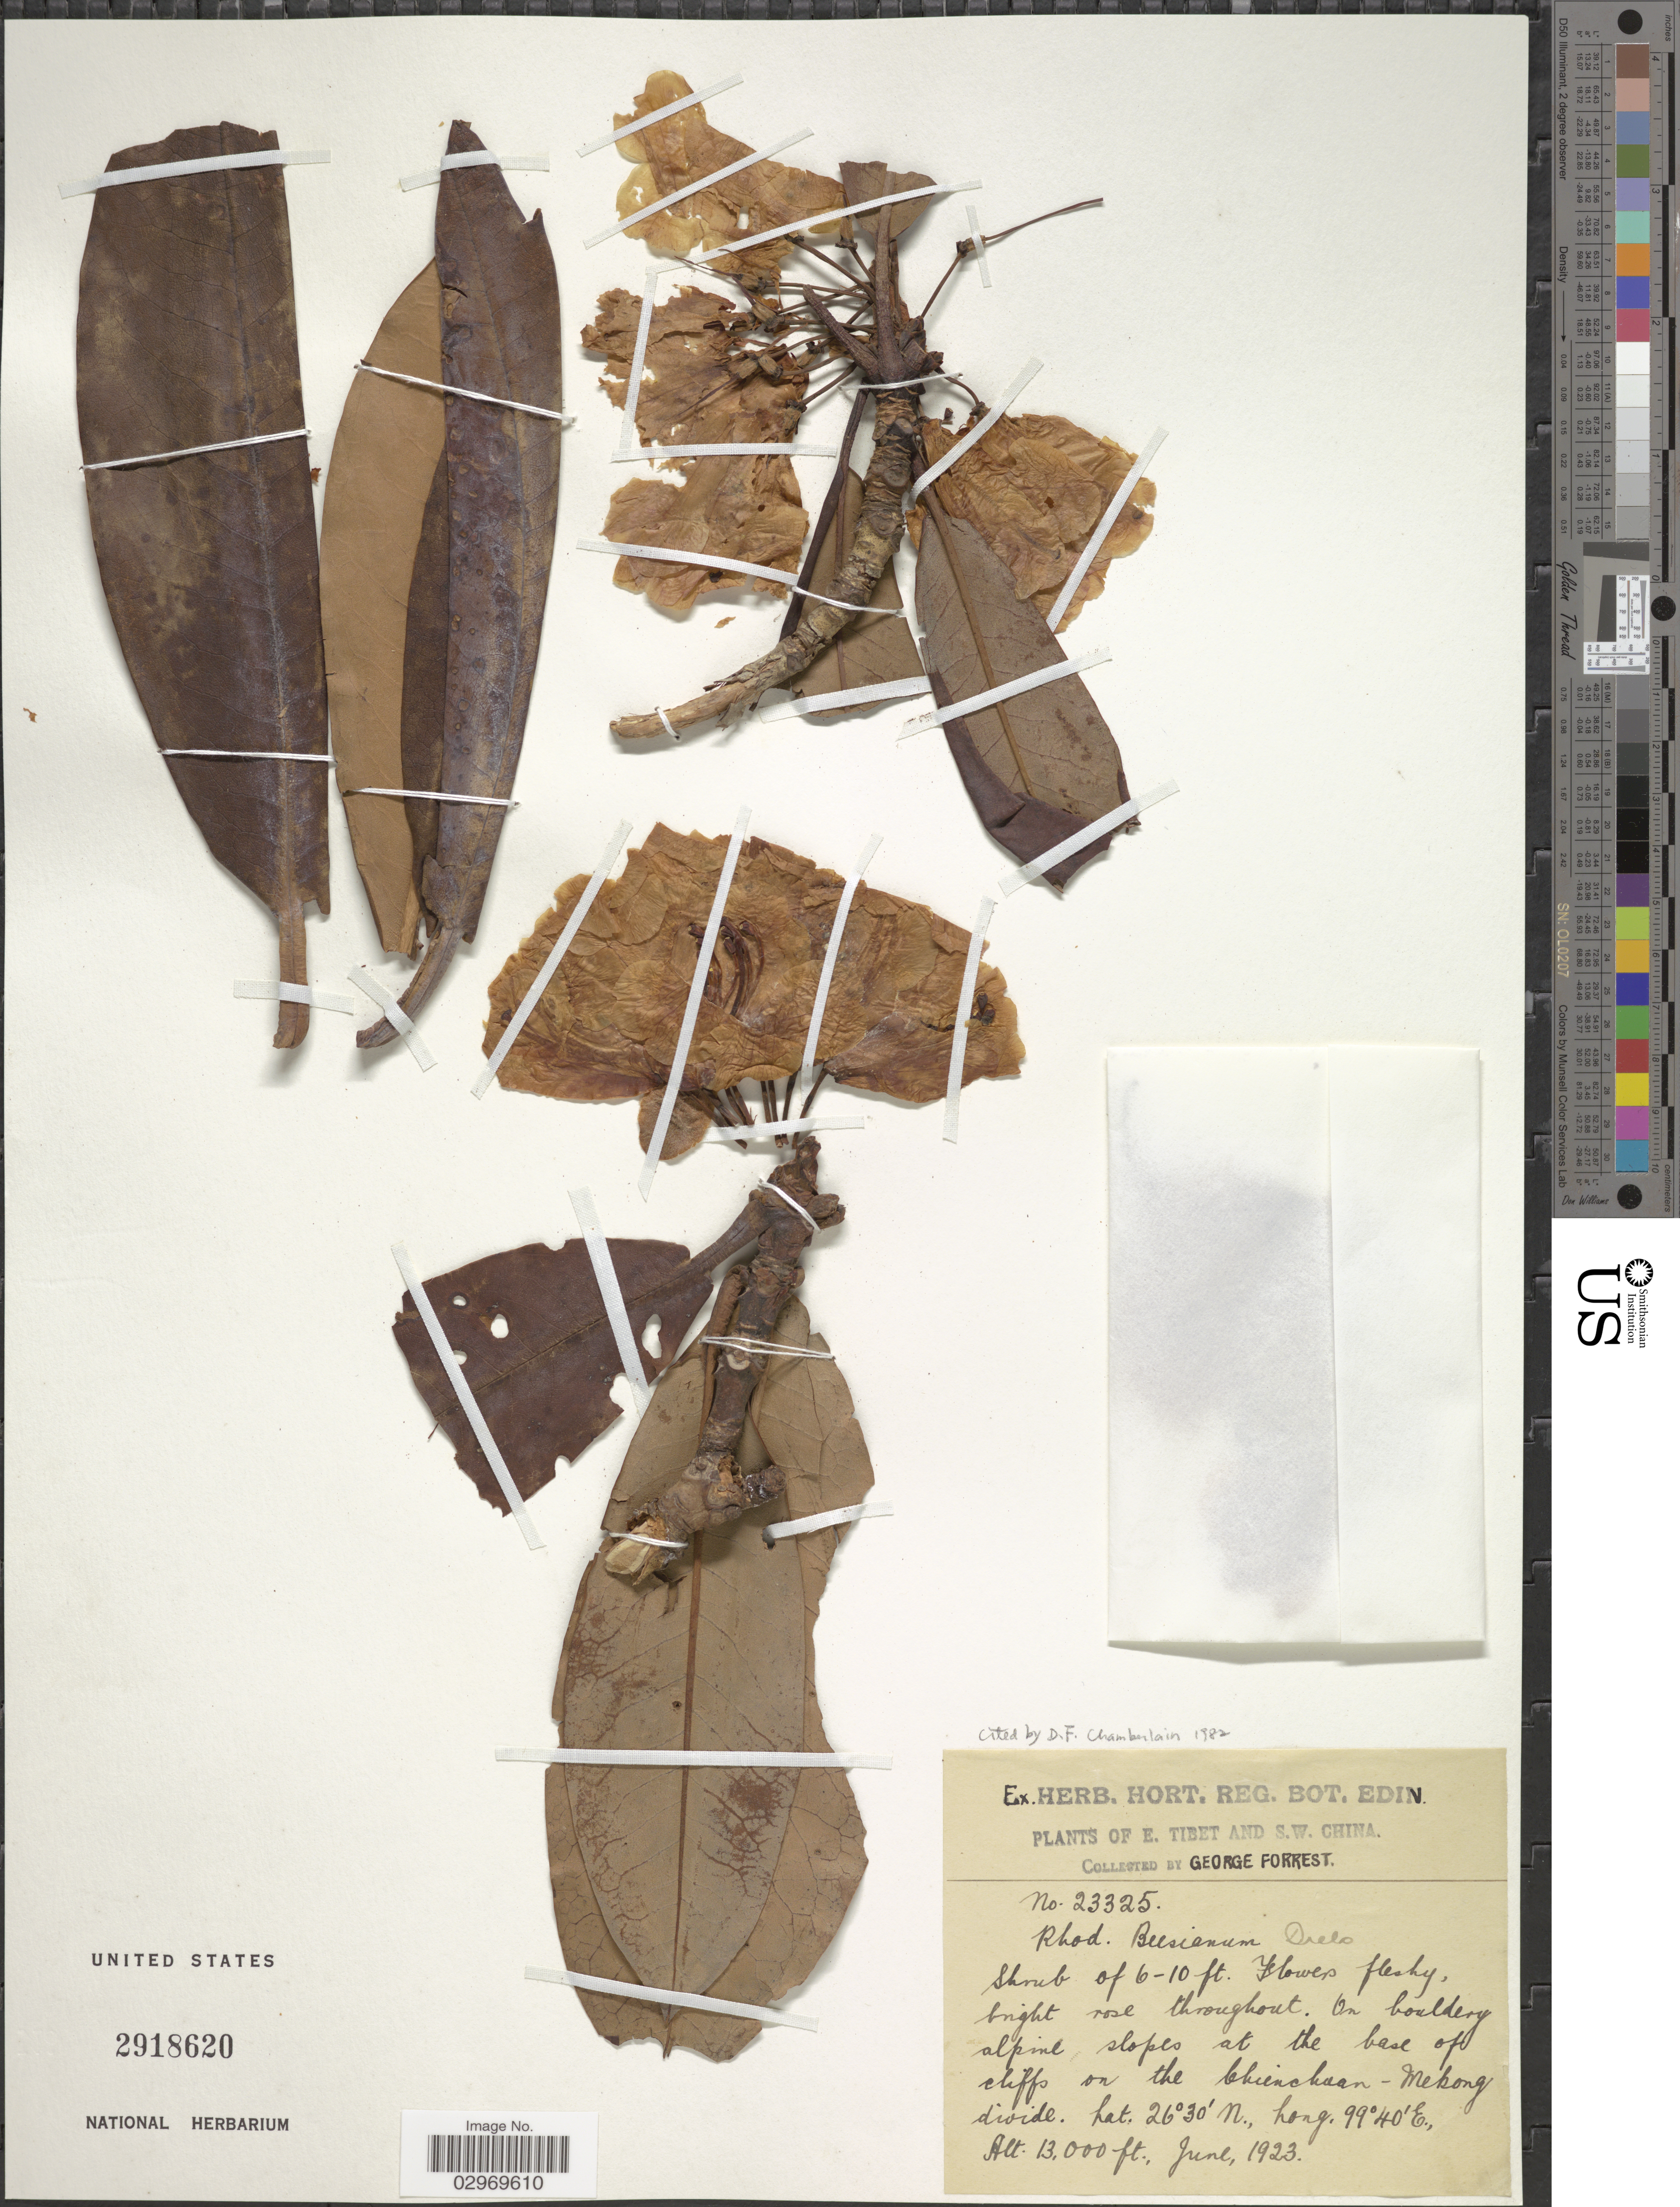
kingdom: Plantae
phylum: Tracheophyta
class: Magnoliopsida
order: Ericales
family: Ericaceae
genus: Rhododendron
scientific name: Rhododendron beesianum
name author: Diels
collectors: G. Forrest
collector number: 23325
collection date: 1923-06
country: China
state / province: Xizang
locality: E. Tibet and S.W. China, On bouldery alpine slopes at the base of cliffs on the Chinchuan-Mekong divide.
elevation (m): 3962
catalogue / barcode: US 2918620